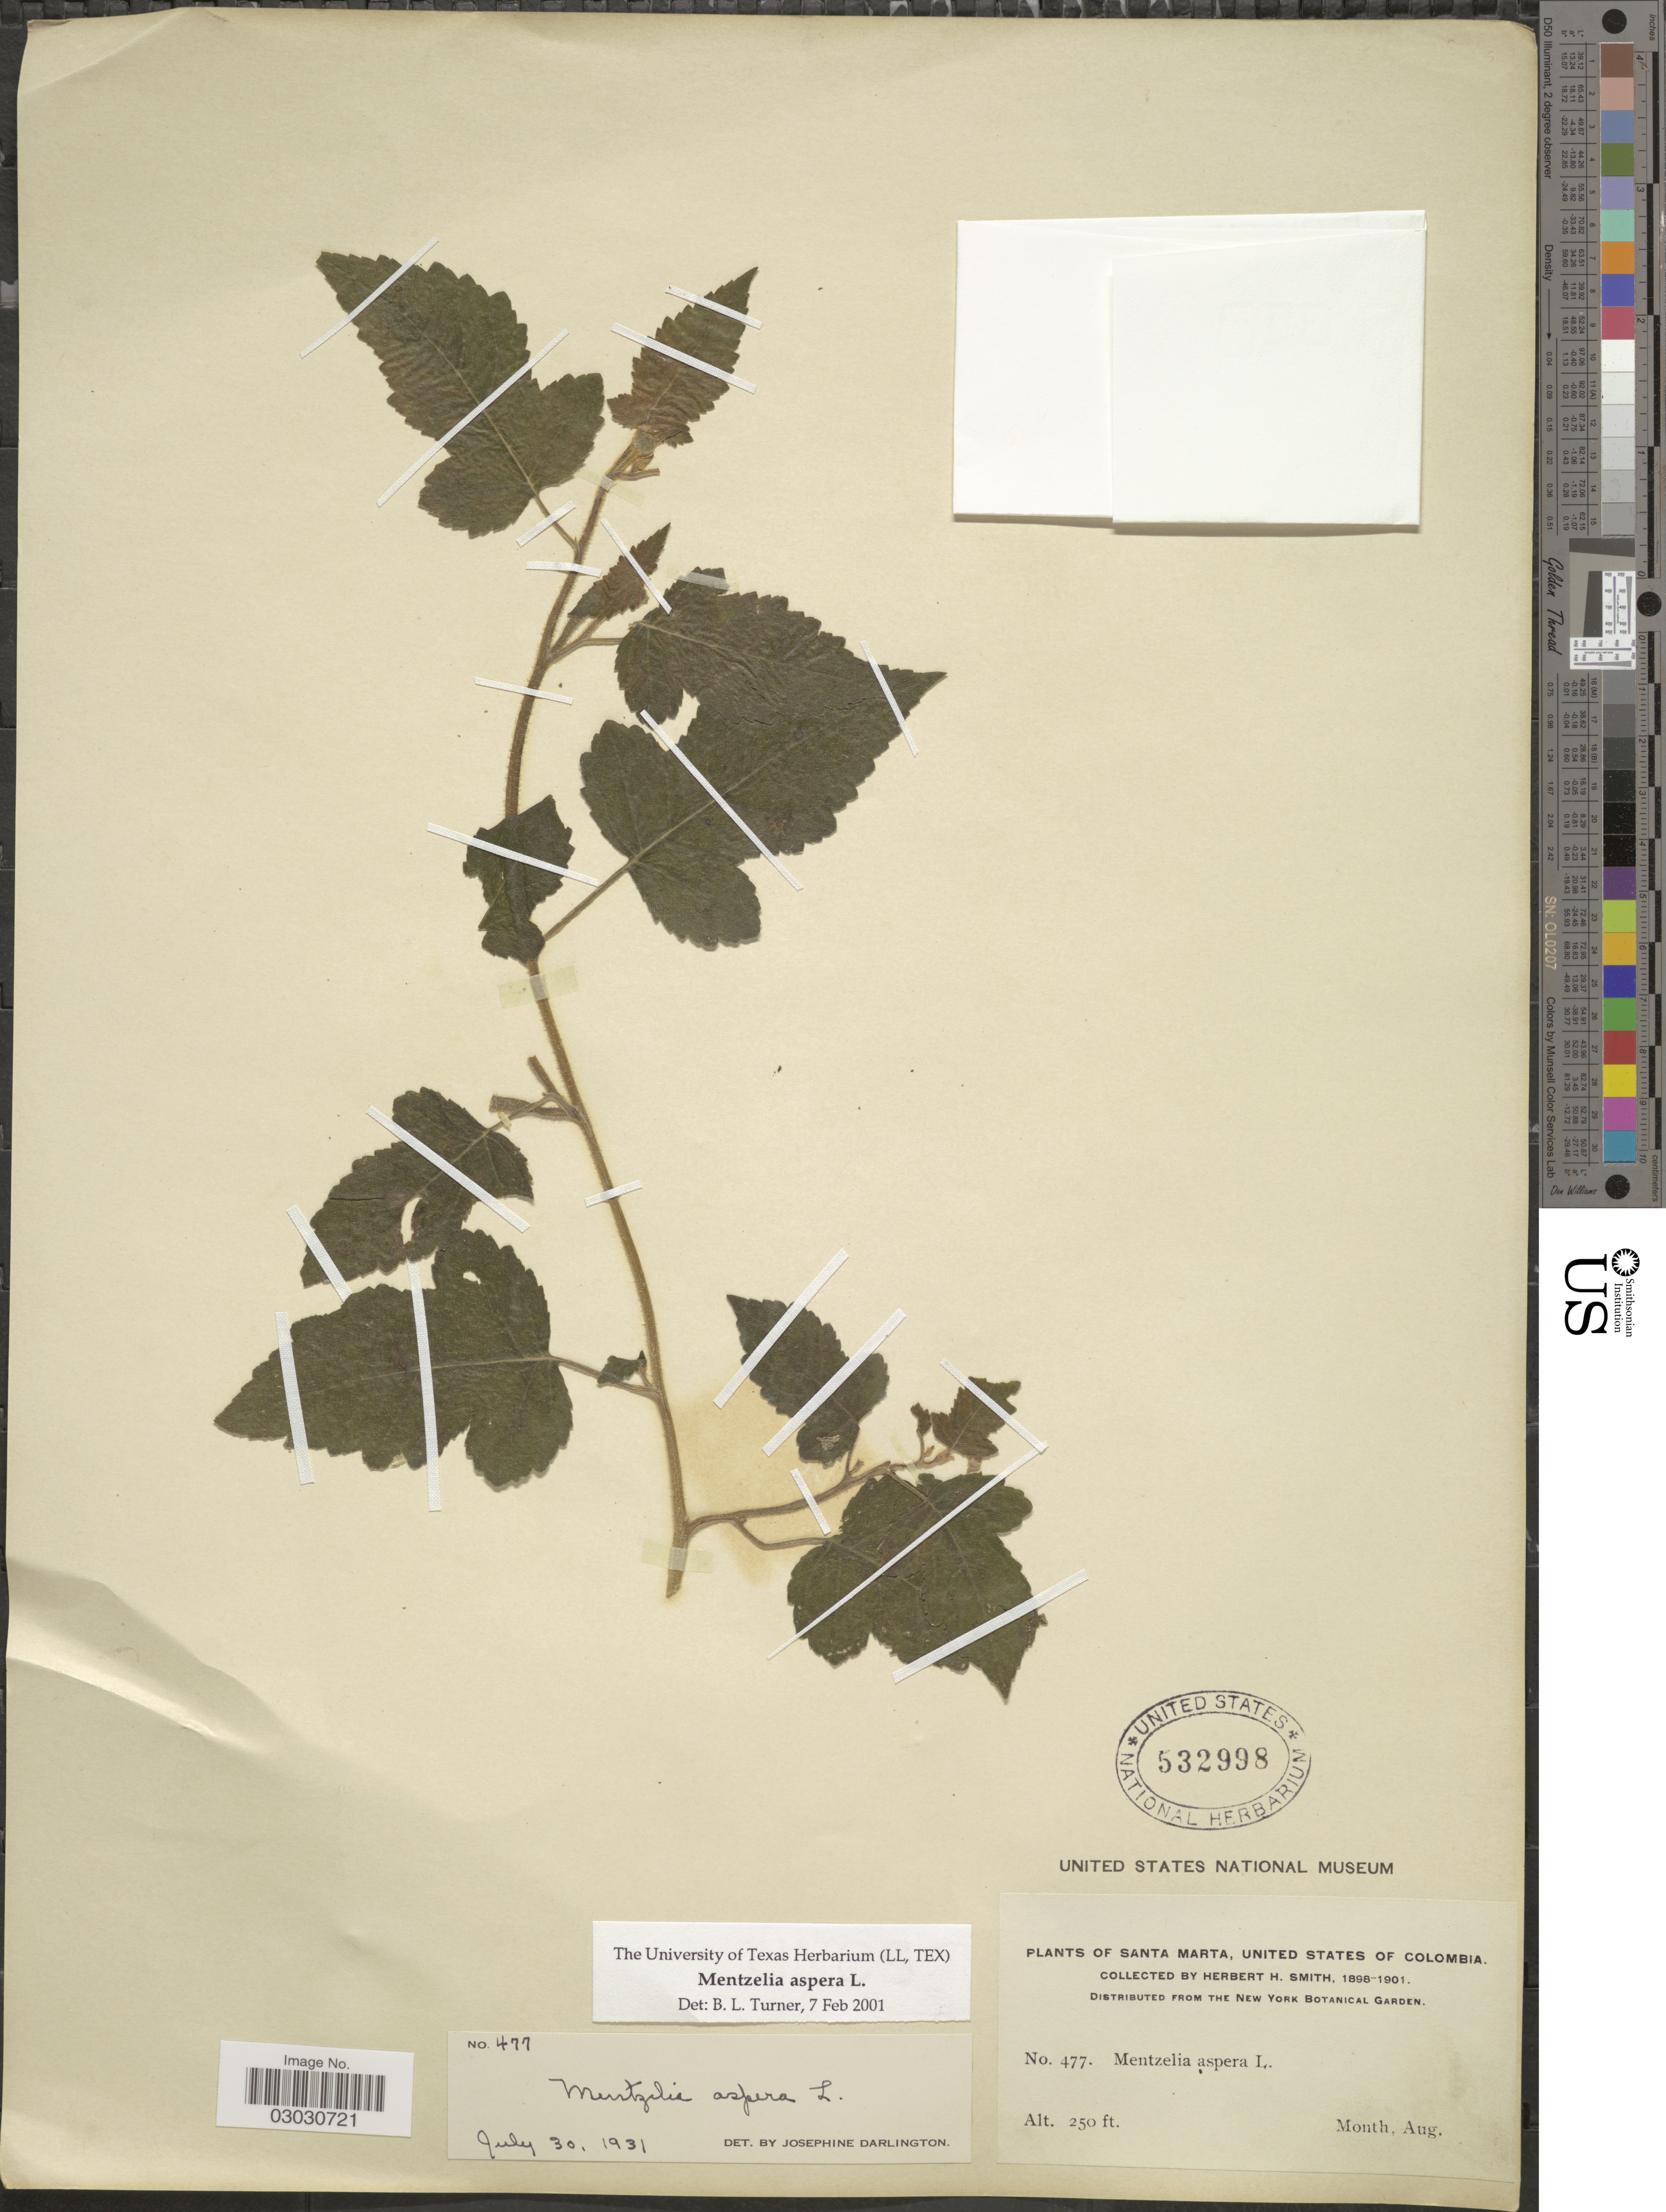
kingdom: Plantae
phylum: Tracheophyta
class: Magnoliopsida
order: Cornales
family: Loasaceae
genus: Mentzelia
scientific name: Mentzelia aspera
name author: L.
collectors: Herbert H. Smith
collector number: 477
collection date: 1898-08/1901-08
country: Colombia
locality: Santa Marta, United States of Colombia.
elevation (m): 76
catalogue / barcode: US 532998